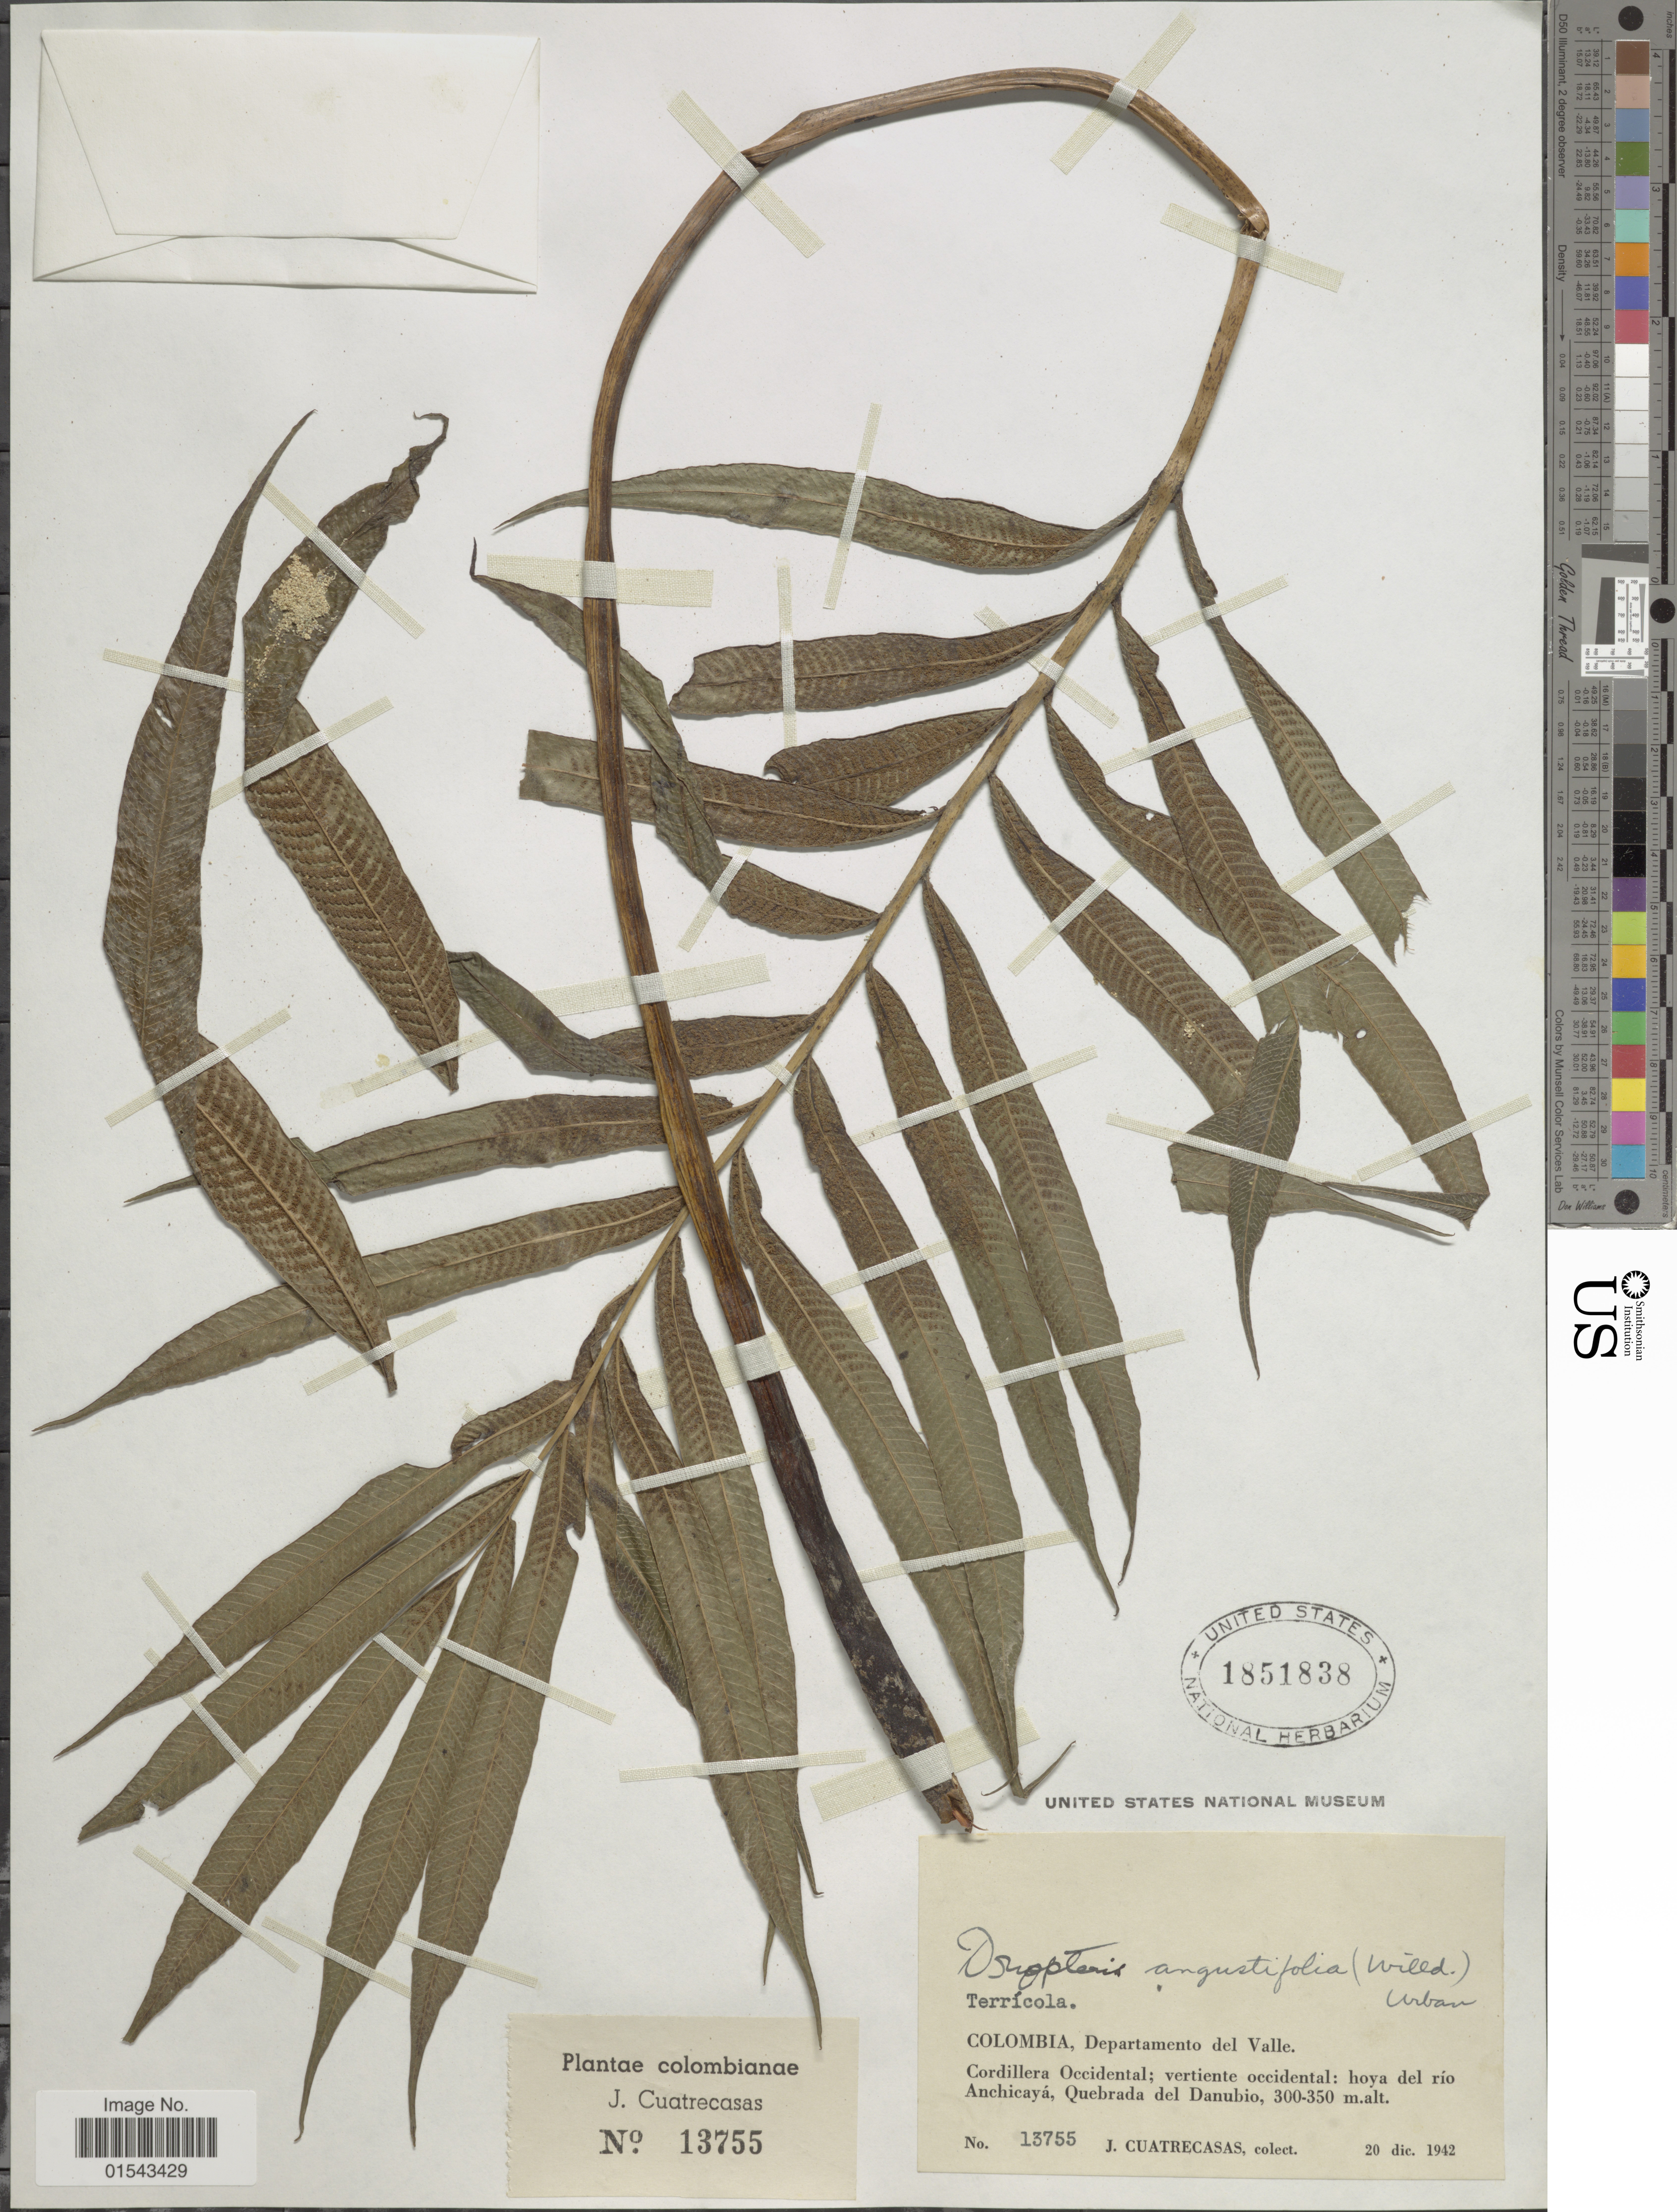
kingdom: Plantae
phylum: Tracheophyta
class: Polypodiopsida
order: Polypodiales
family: Thelypteridaceae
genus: Meniscium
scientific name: Meniscium angustifolium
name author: Willd.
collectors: J. Cuatrecasas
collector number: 13755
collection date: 1942-12-20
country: Colombia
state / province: Valle del Cauca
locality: Departamento del Valle. Cordillera Occidental; vertiente occidental: hoya del río Anchicayá, Quebrada del Danubio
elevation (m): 300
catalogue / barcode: US 1851838